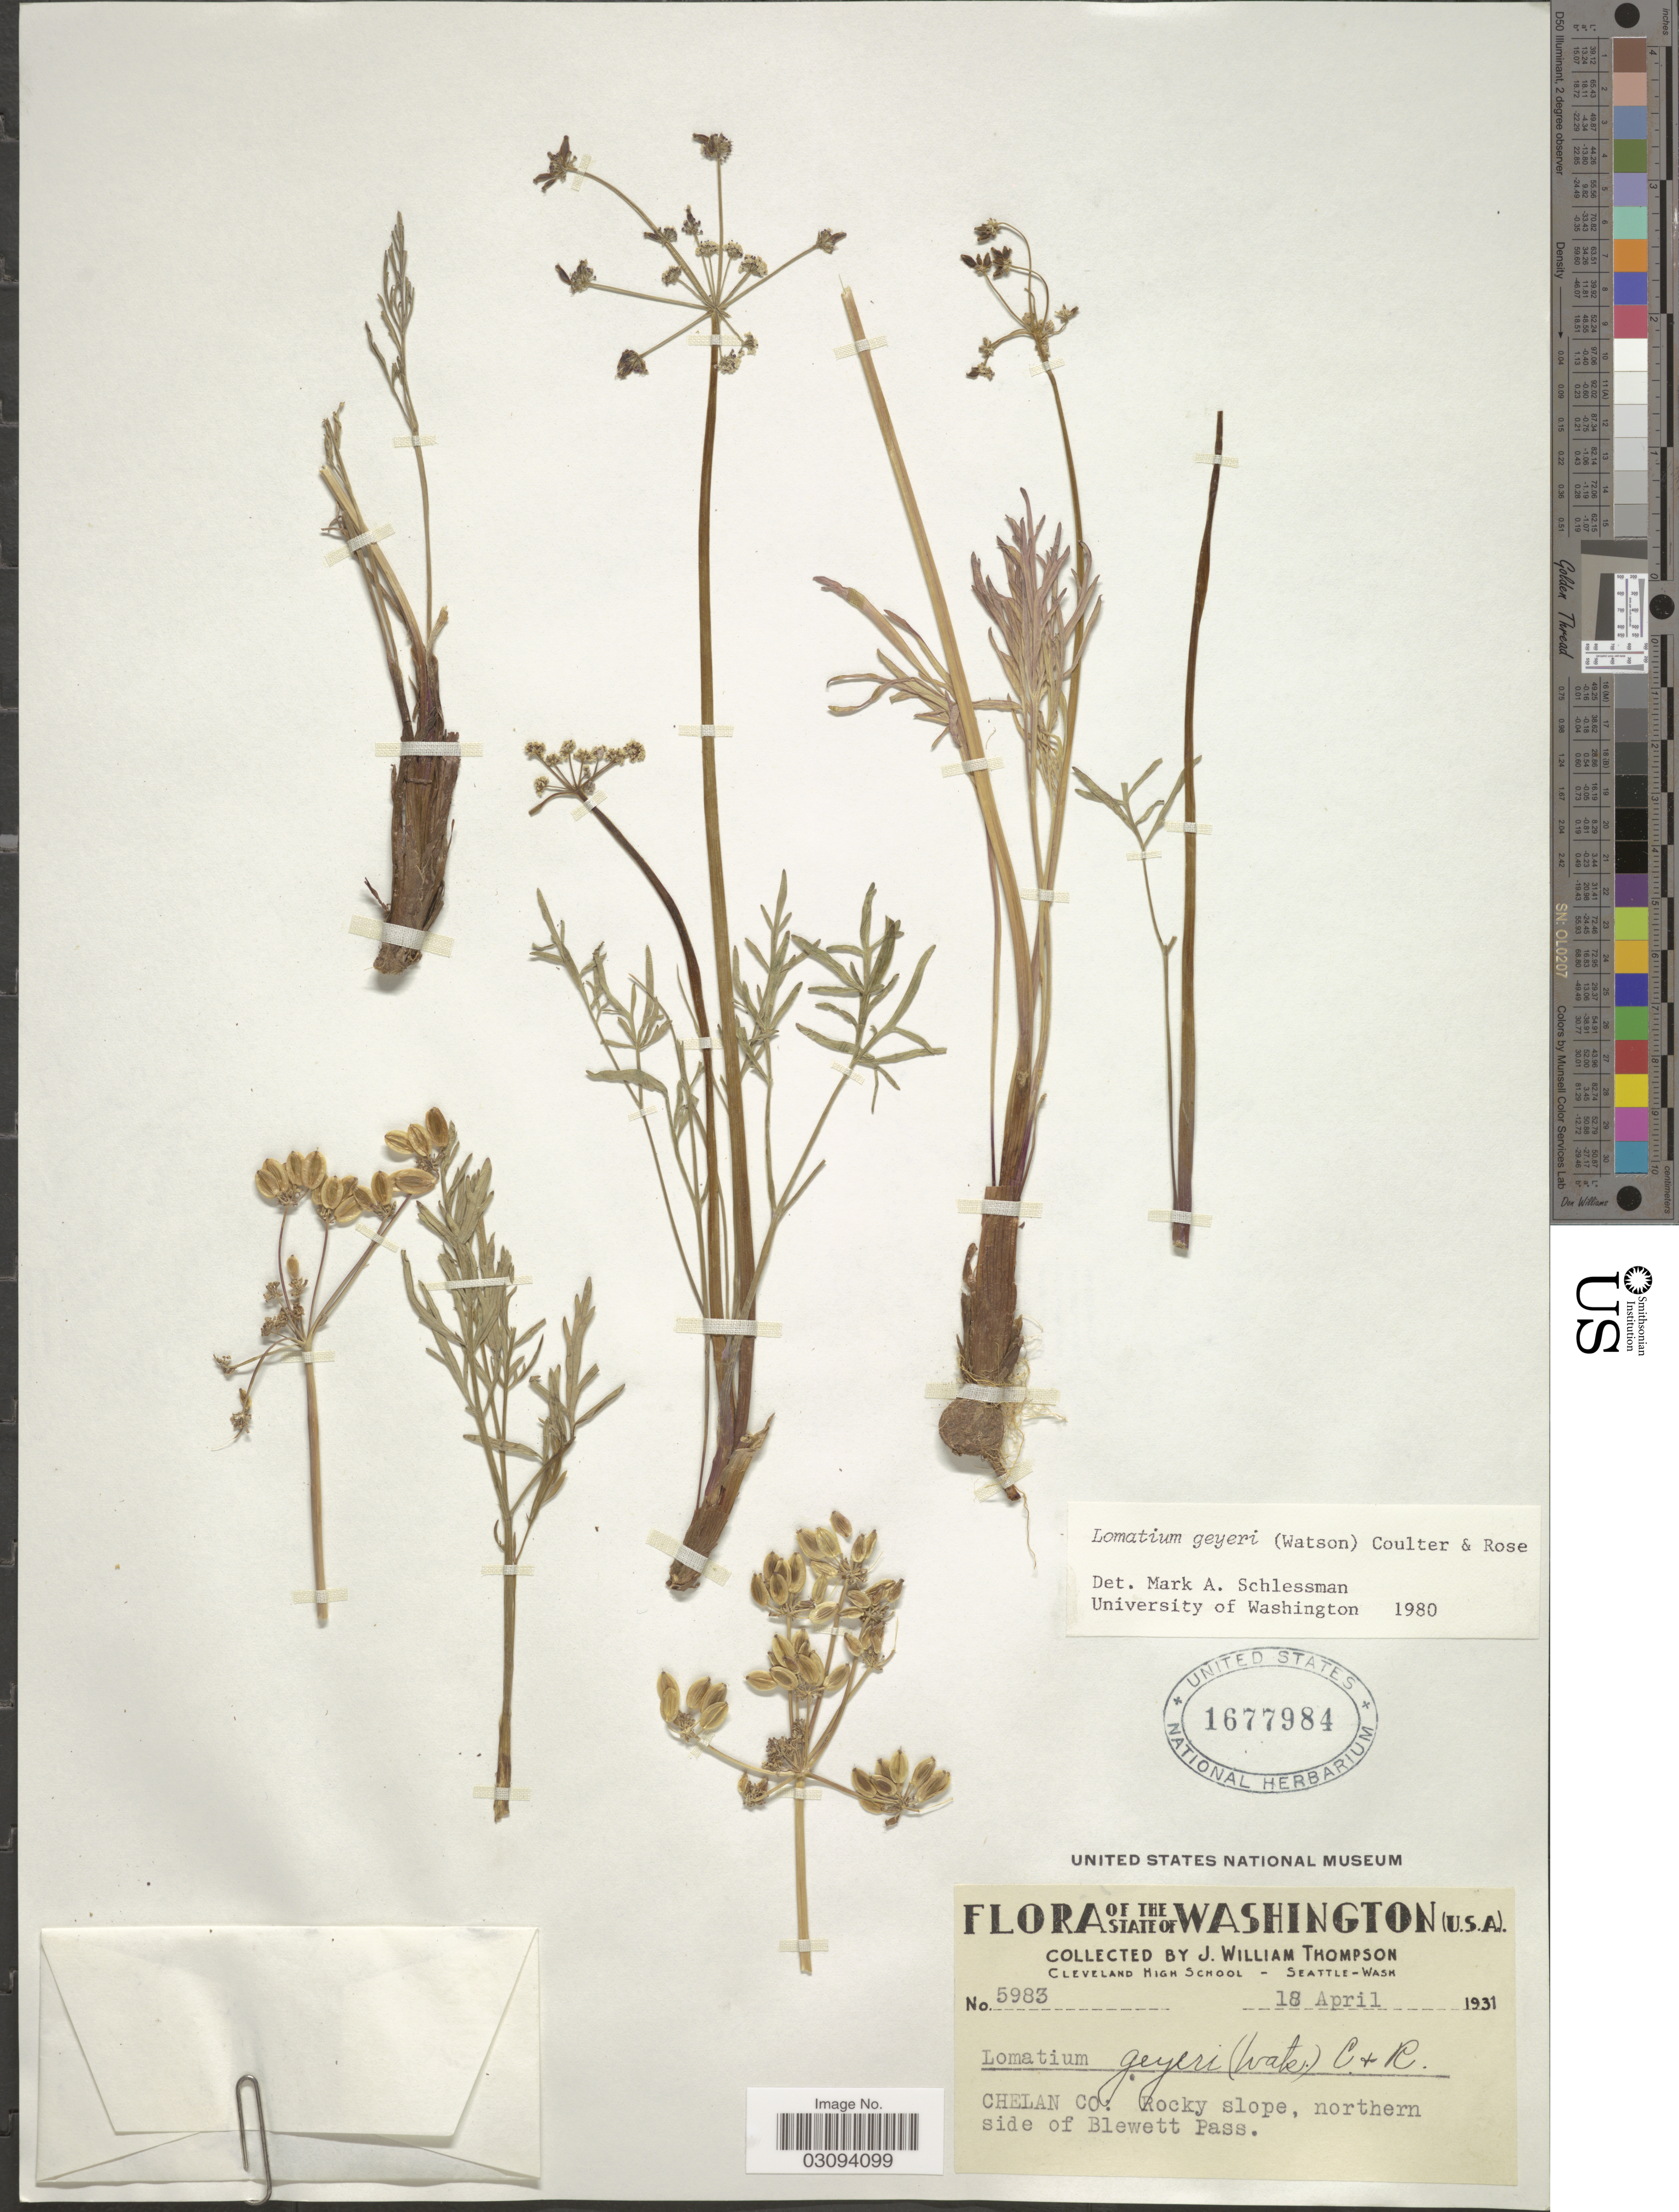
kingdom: Plantae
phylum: Tracheophyta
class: Magnoliopsida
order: Apiales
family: Apiaceae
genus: Lomatium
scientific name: Lomatium geyeri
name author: (S. Watson) J.M. Coult. & Rose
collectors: J. W. Thompson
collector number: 5983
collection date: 1931-04-18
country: United States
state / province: Washington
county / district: Chelan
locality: Chelan Co: northern side of Blewett Pass.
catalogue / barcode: US 1677984